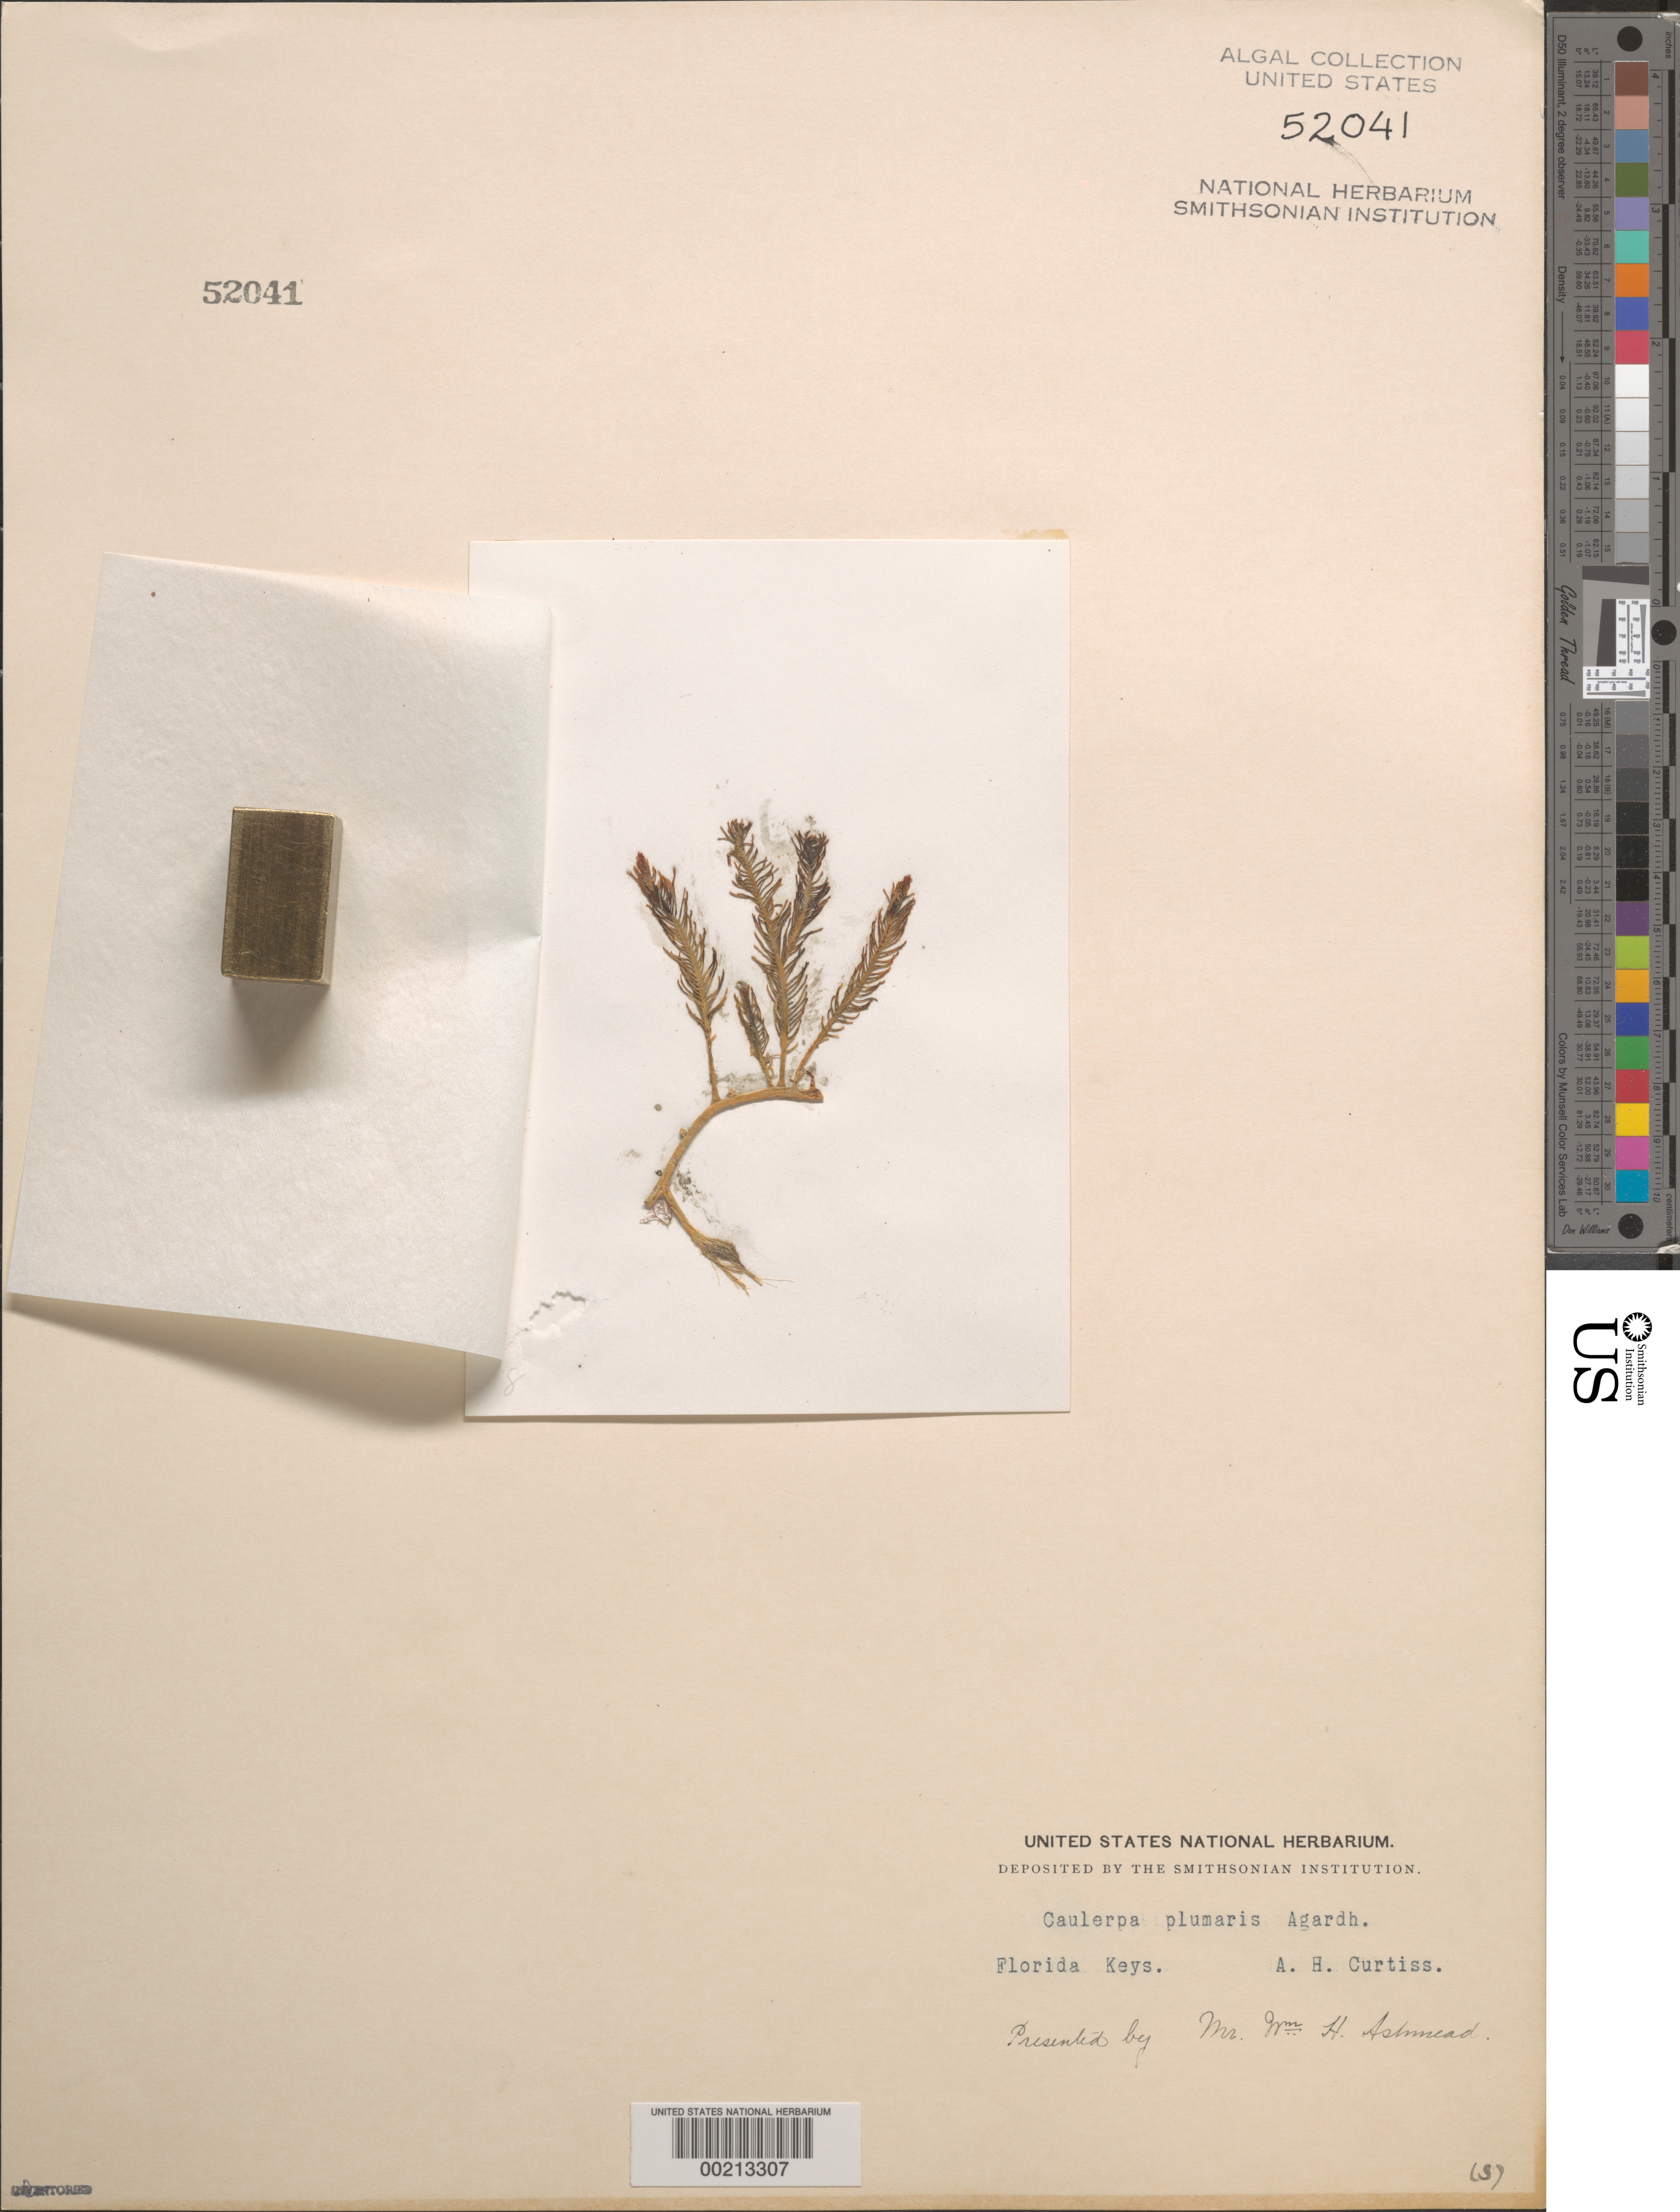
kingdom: Plantae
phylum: Chlorophyta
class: Ulvophyceae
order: Bryopsidales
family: Caulerpaceae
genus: Caulerpa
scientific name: Caulerpa sertularioides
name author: (S.G. Gmel.) M. Howe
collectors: A. H. Curtiss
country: United States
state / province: Florida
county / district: Monroe County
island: Florida Keys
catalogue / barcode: US 52041